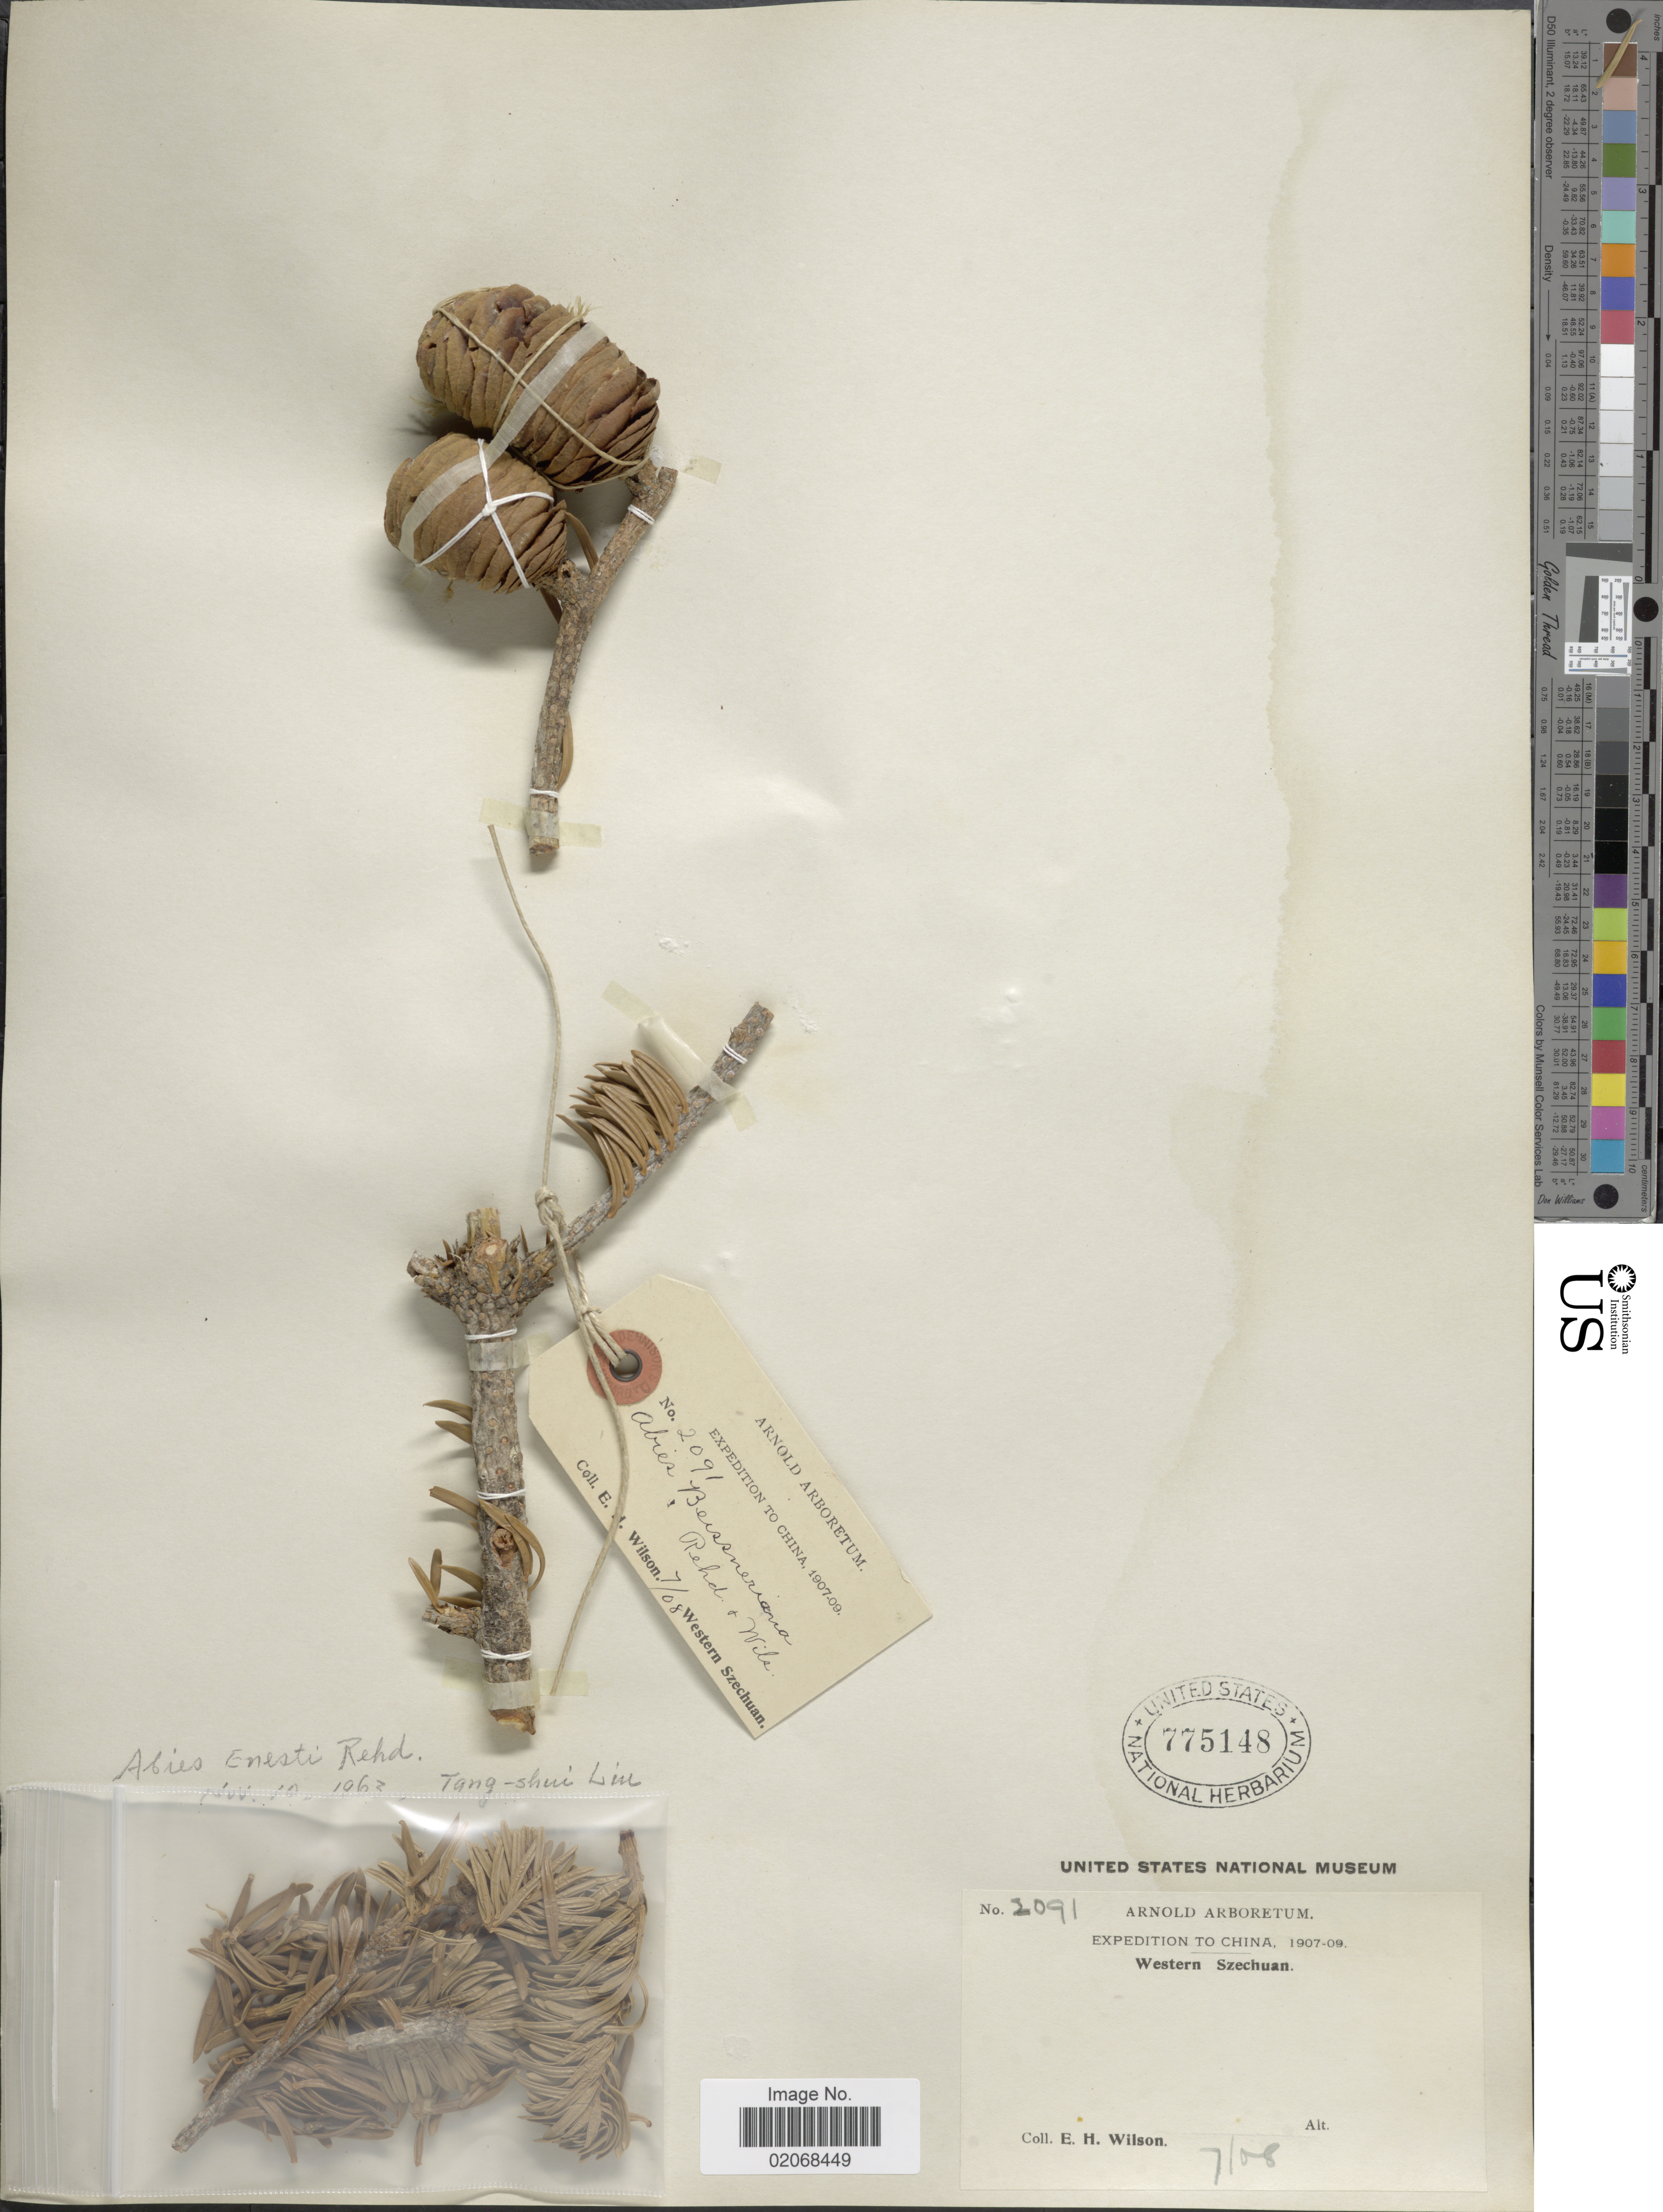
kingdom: Plantae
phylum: Tracheophyta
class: Pinopsida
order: Pinales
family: Pinaceae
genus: Abies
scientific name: Abies ernesti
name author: Rehder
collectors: E. Wilson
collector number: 2091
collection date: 1908-07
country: China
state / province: Sichuan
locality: Western Szechuan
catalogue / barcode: US 775148